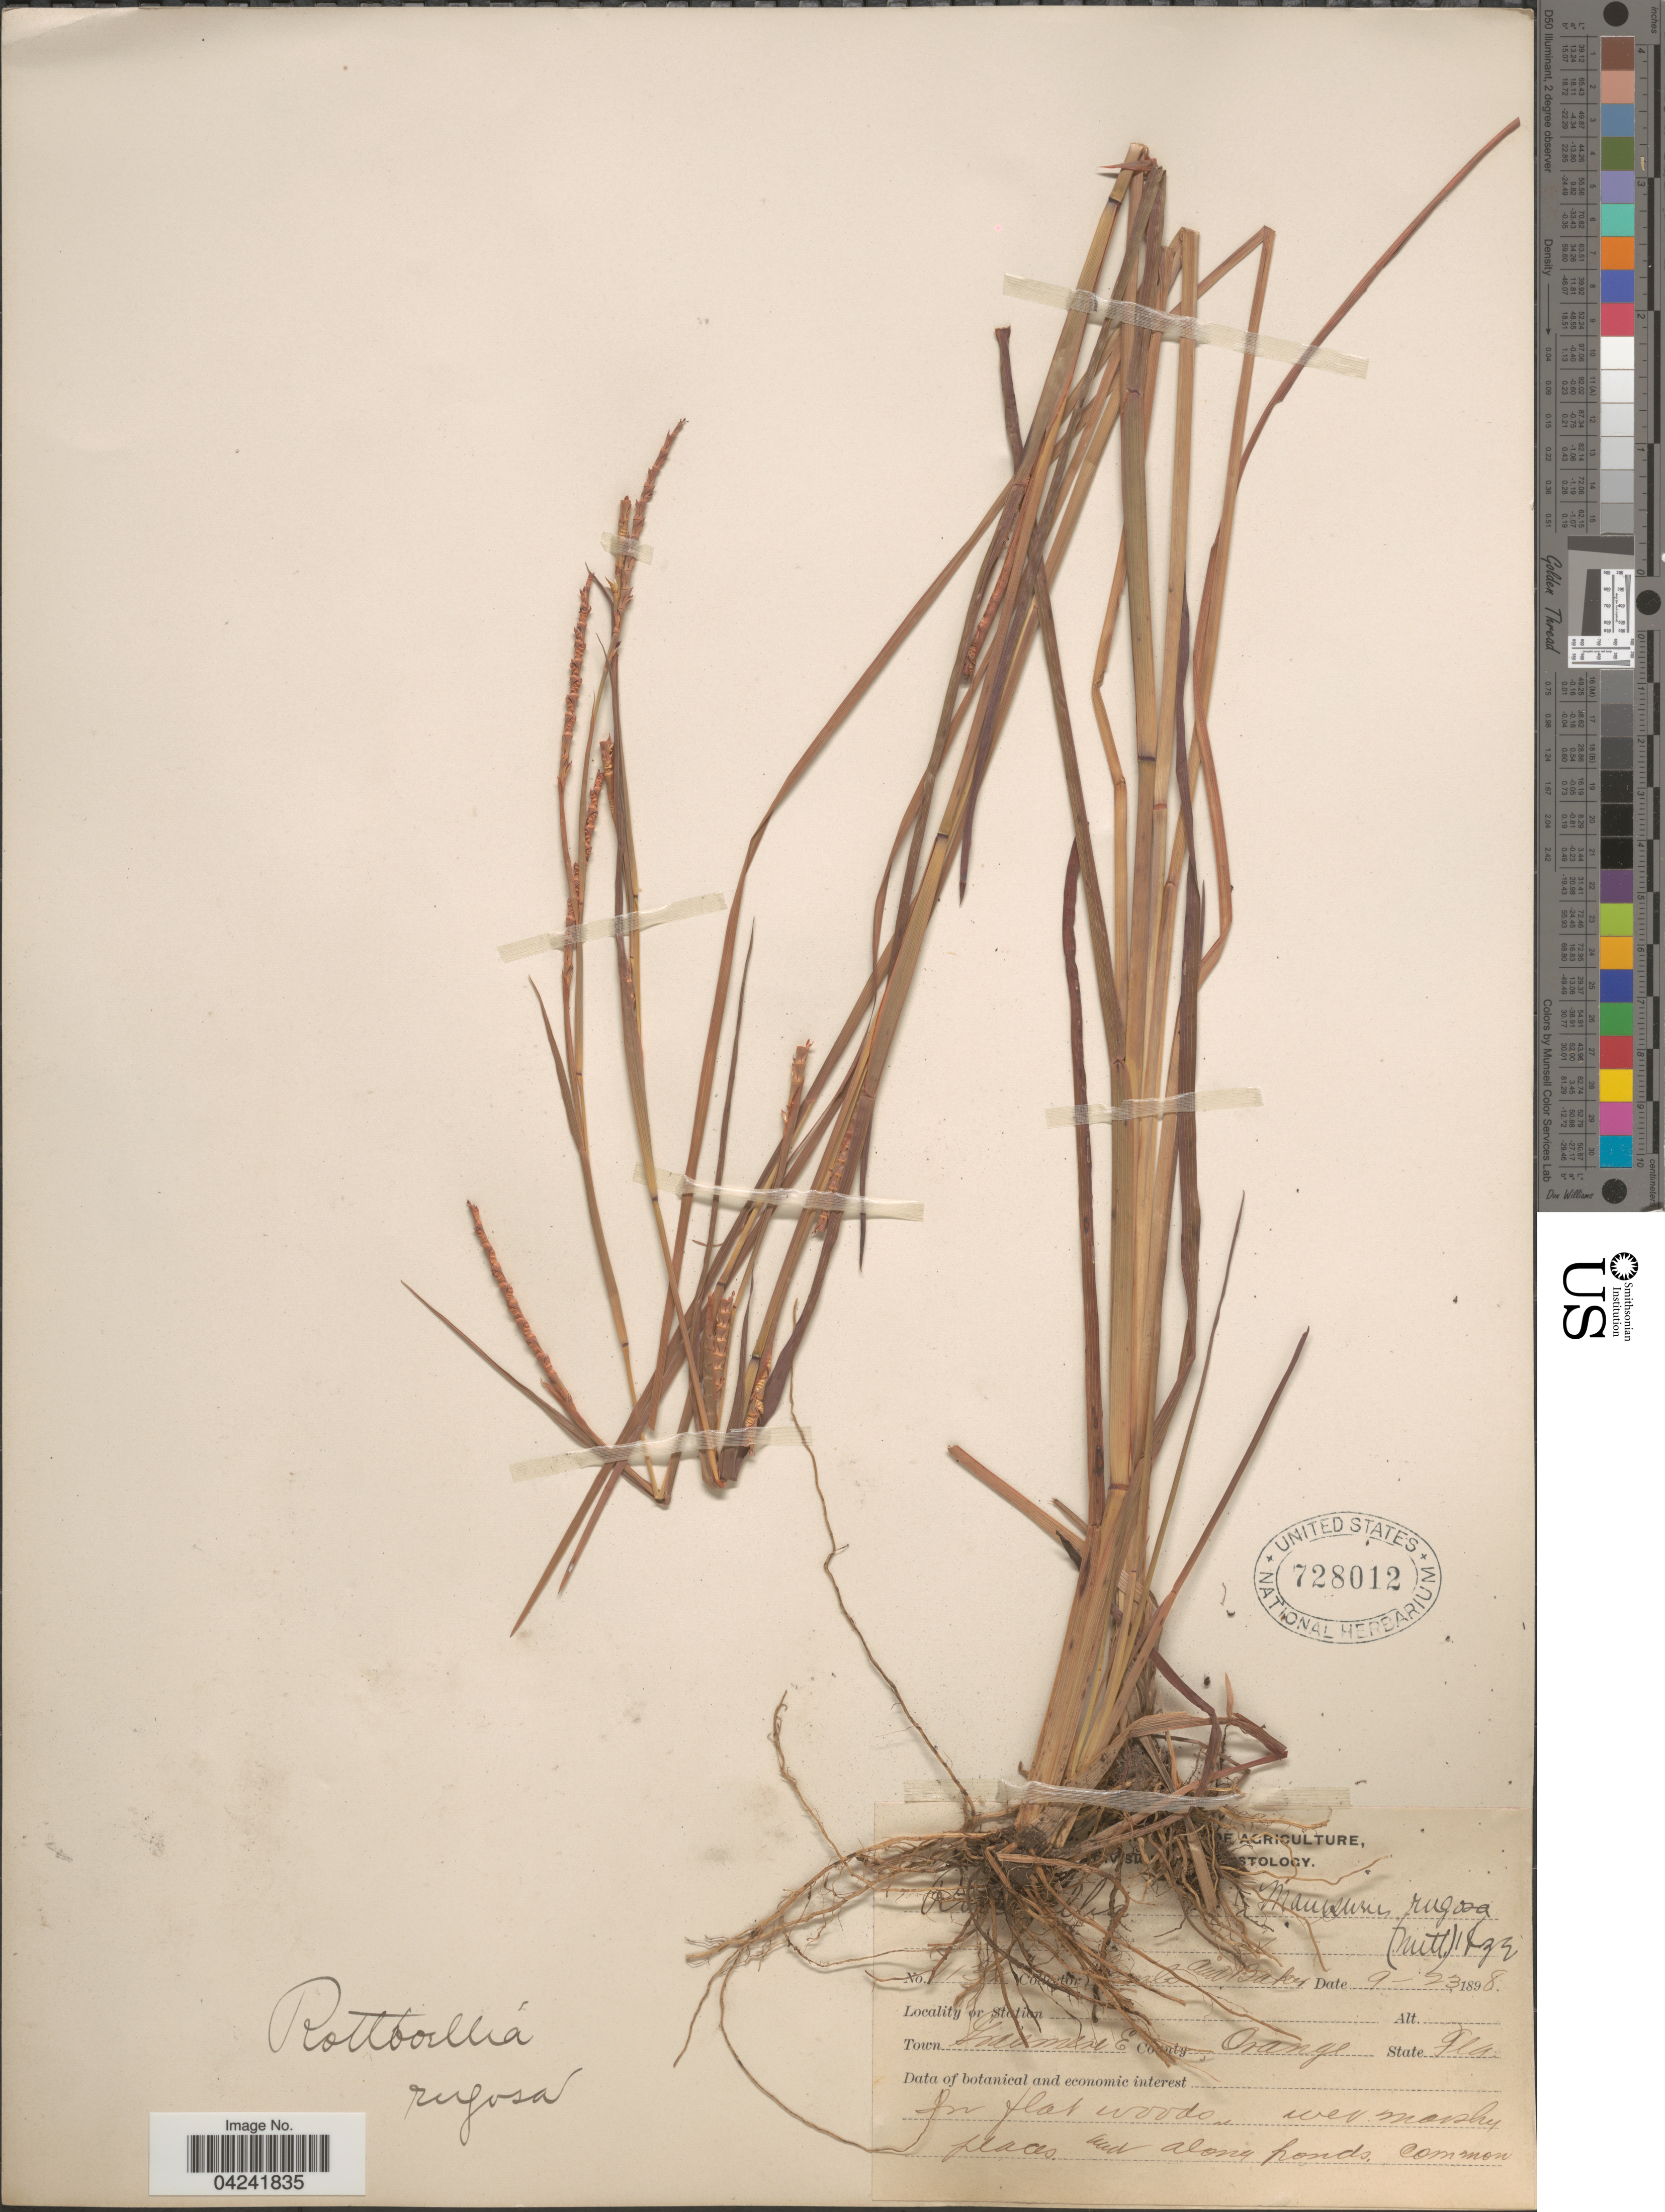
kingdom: Plantae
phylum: Tracheophyta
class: Liliopsida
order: Poales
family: Poaceae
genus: Mnesithea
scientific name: Mnesithea rugosa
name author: (Nutt.) de Koning & Sosef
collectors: -. Combs & -- Baker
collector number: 13!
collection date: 1898-09-23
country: United States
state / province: Florida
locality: Town Grasmere E. County Orange.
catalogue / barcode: US 728012